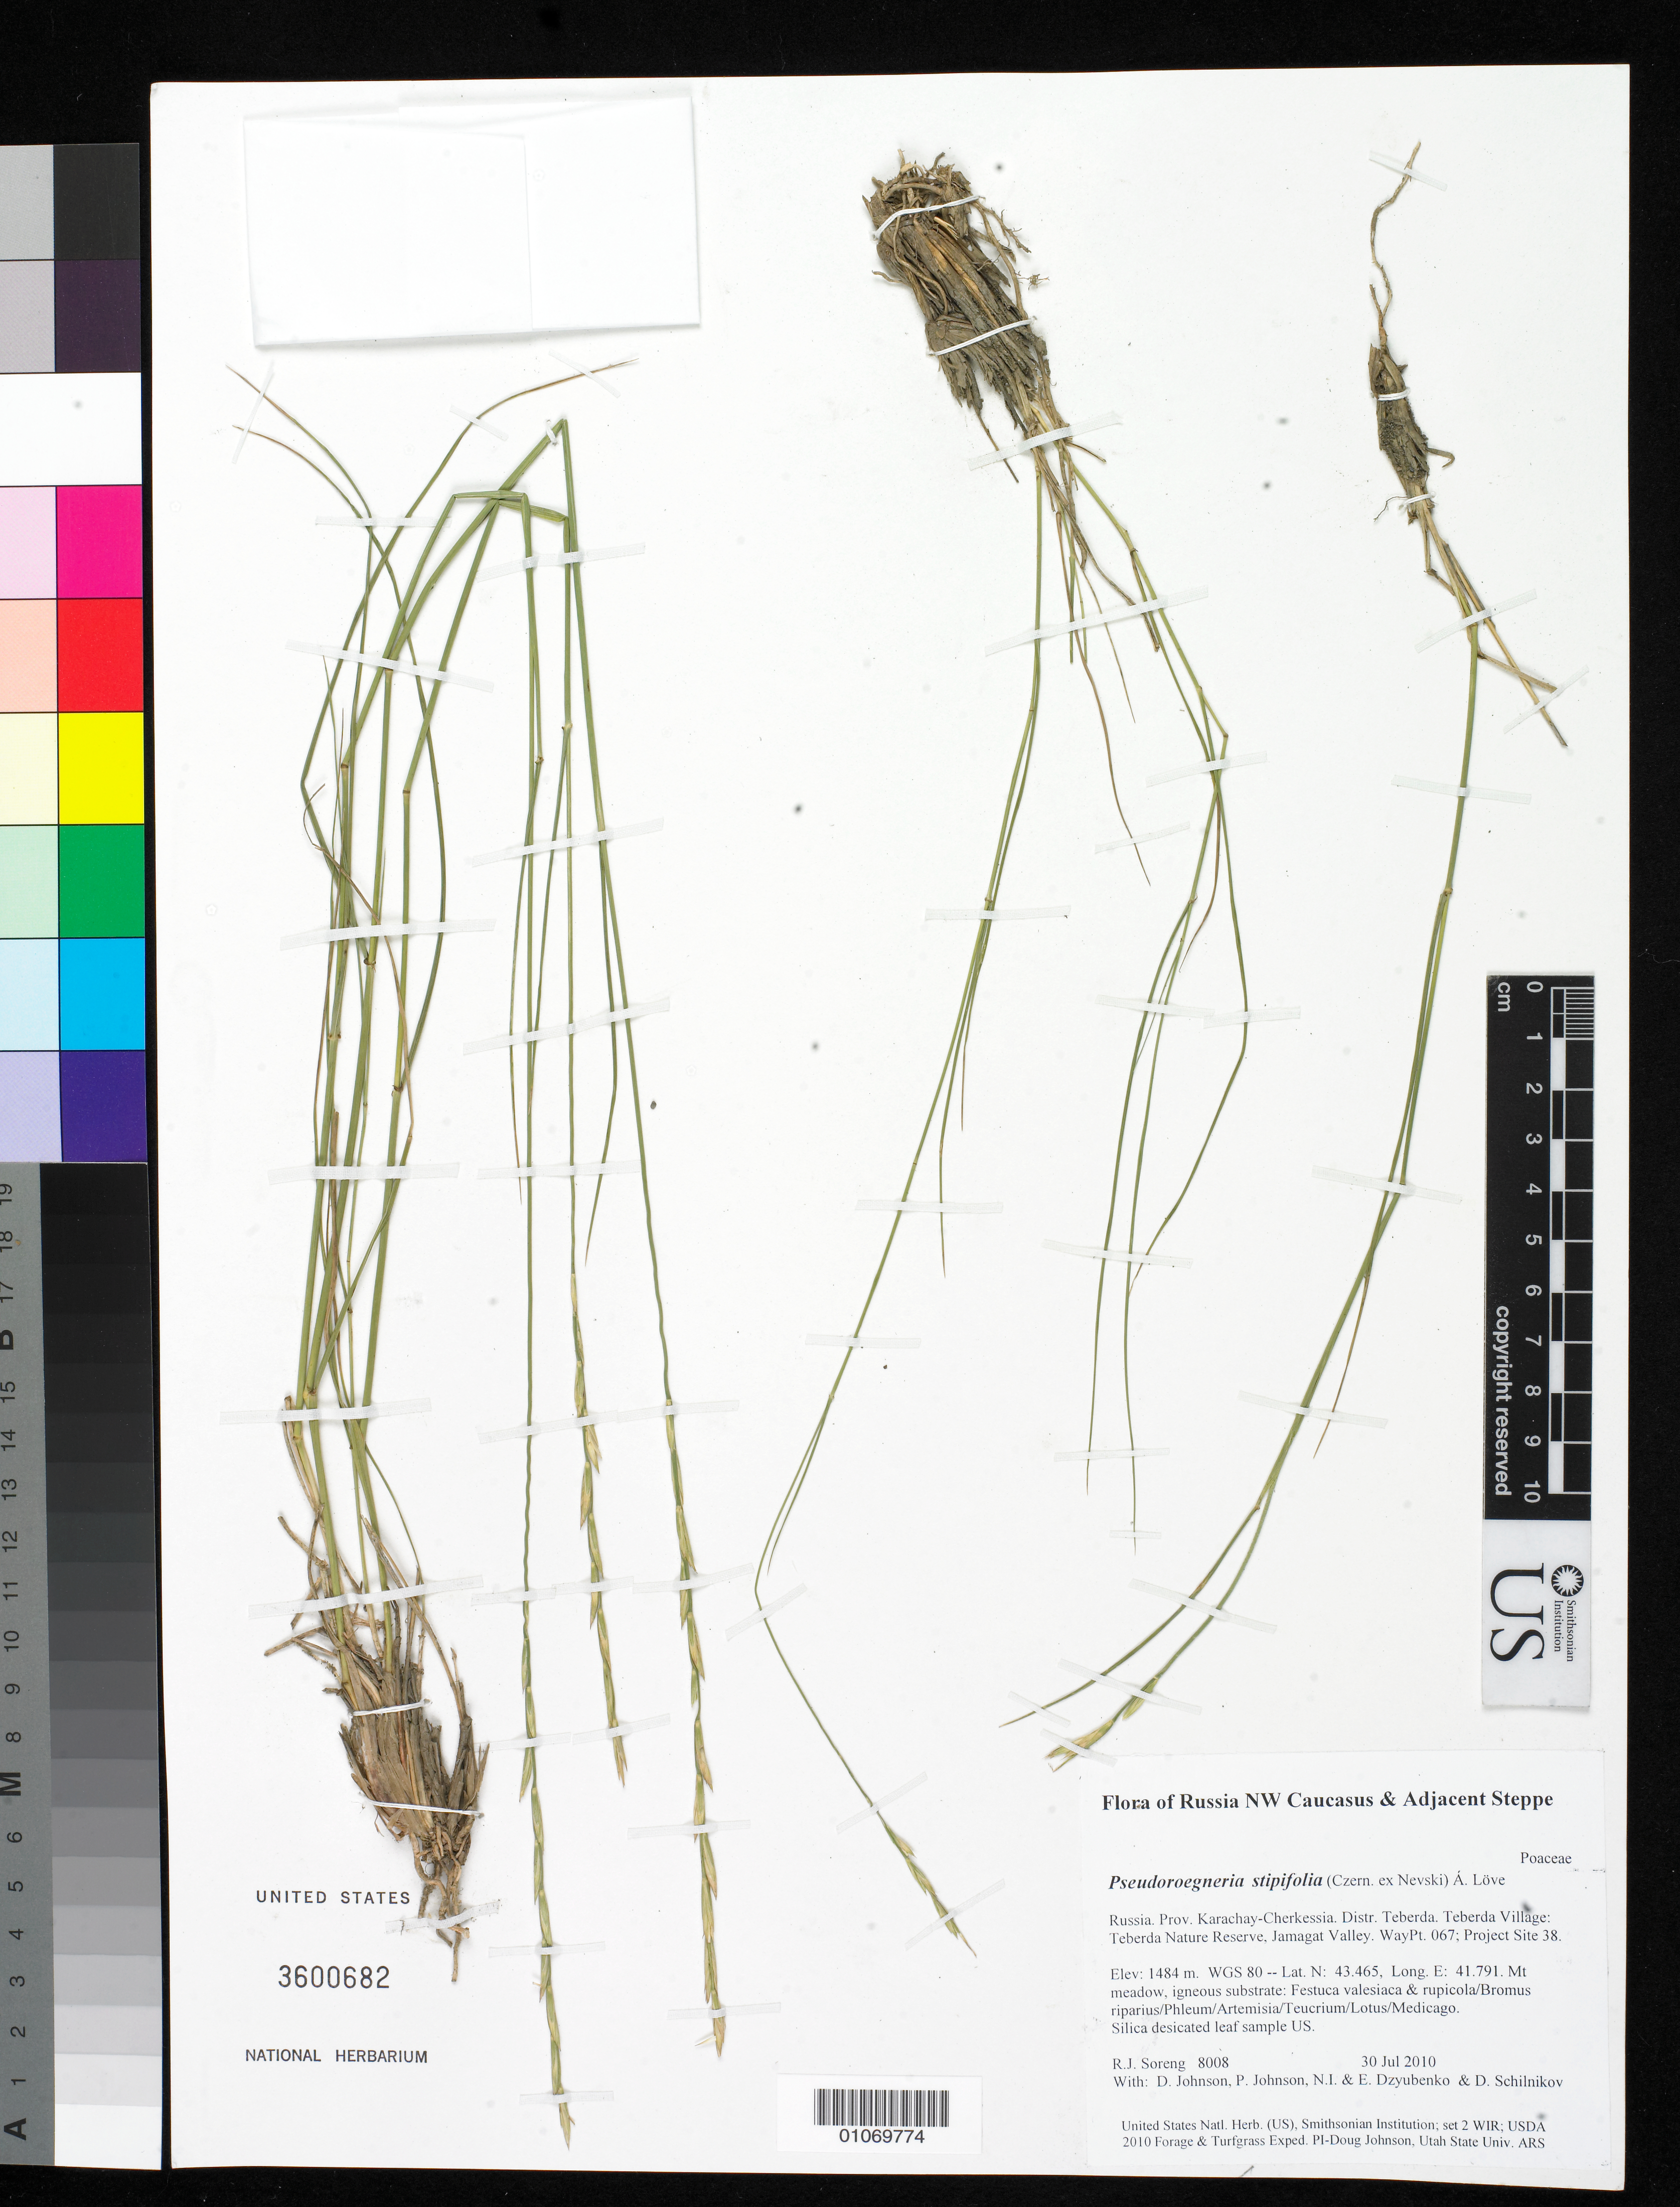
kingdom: Plantae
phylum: Tracheophyta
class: Liliopsida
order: Poales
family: Poaceae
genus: Pseudoroegneria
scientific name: Pseudoroegneria stipifolia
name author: (Czern. ex Nevski) Á. Löve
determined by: Soreng, Robert J., Research Associate (BOT), Smithsonian Institution - National Museum of Natural History (UNITED STATES)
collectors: R. J. Soreng, D. Johnson, P. Johnson, N. Dzyubenko, E. Dzyubenko & D. Schilnikov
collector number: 8008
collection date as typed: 30 Jul 2010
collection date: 2010-07-30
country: Russian Federation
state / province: Karachay-Cherkess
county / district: Teberda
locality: Teberda Village: Teberda Nature Reserve, Jamagat Valley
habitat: Mt meadow, igneous substrate: Festuca valesiaca & rupicola/Bromus riparius/Phleum/Artemisia/Teucrium/Lotus/Medicago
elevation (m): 1484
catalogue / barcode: US 3600682